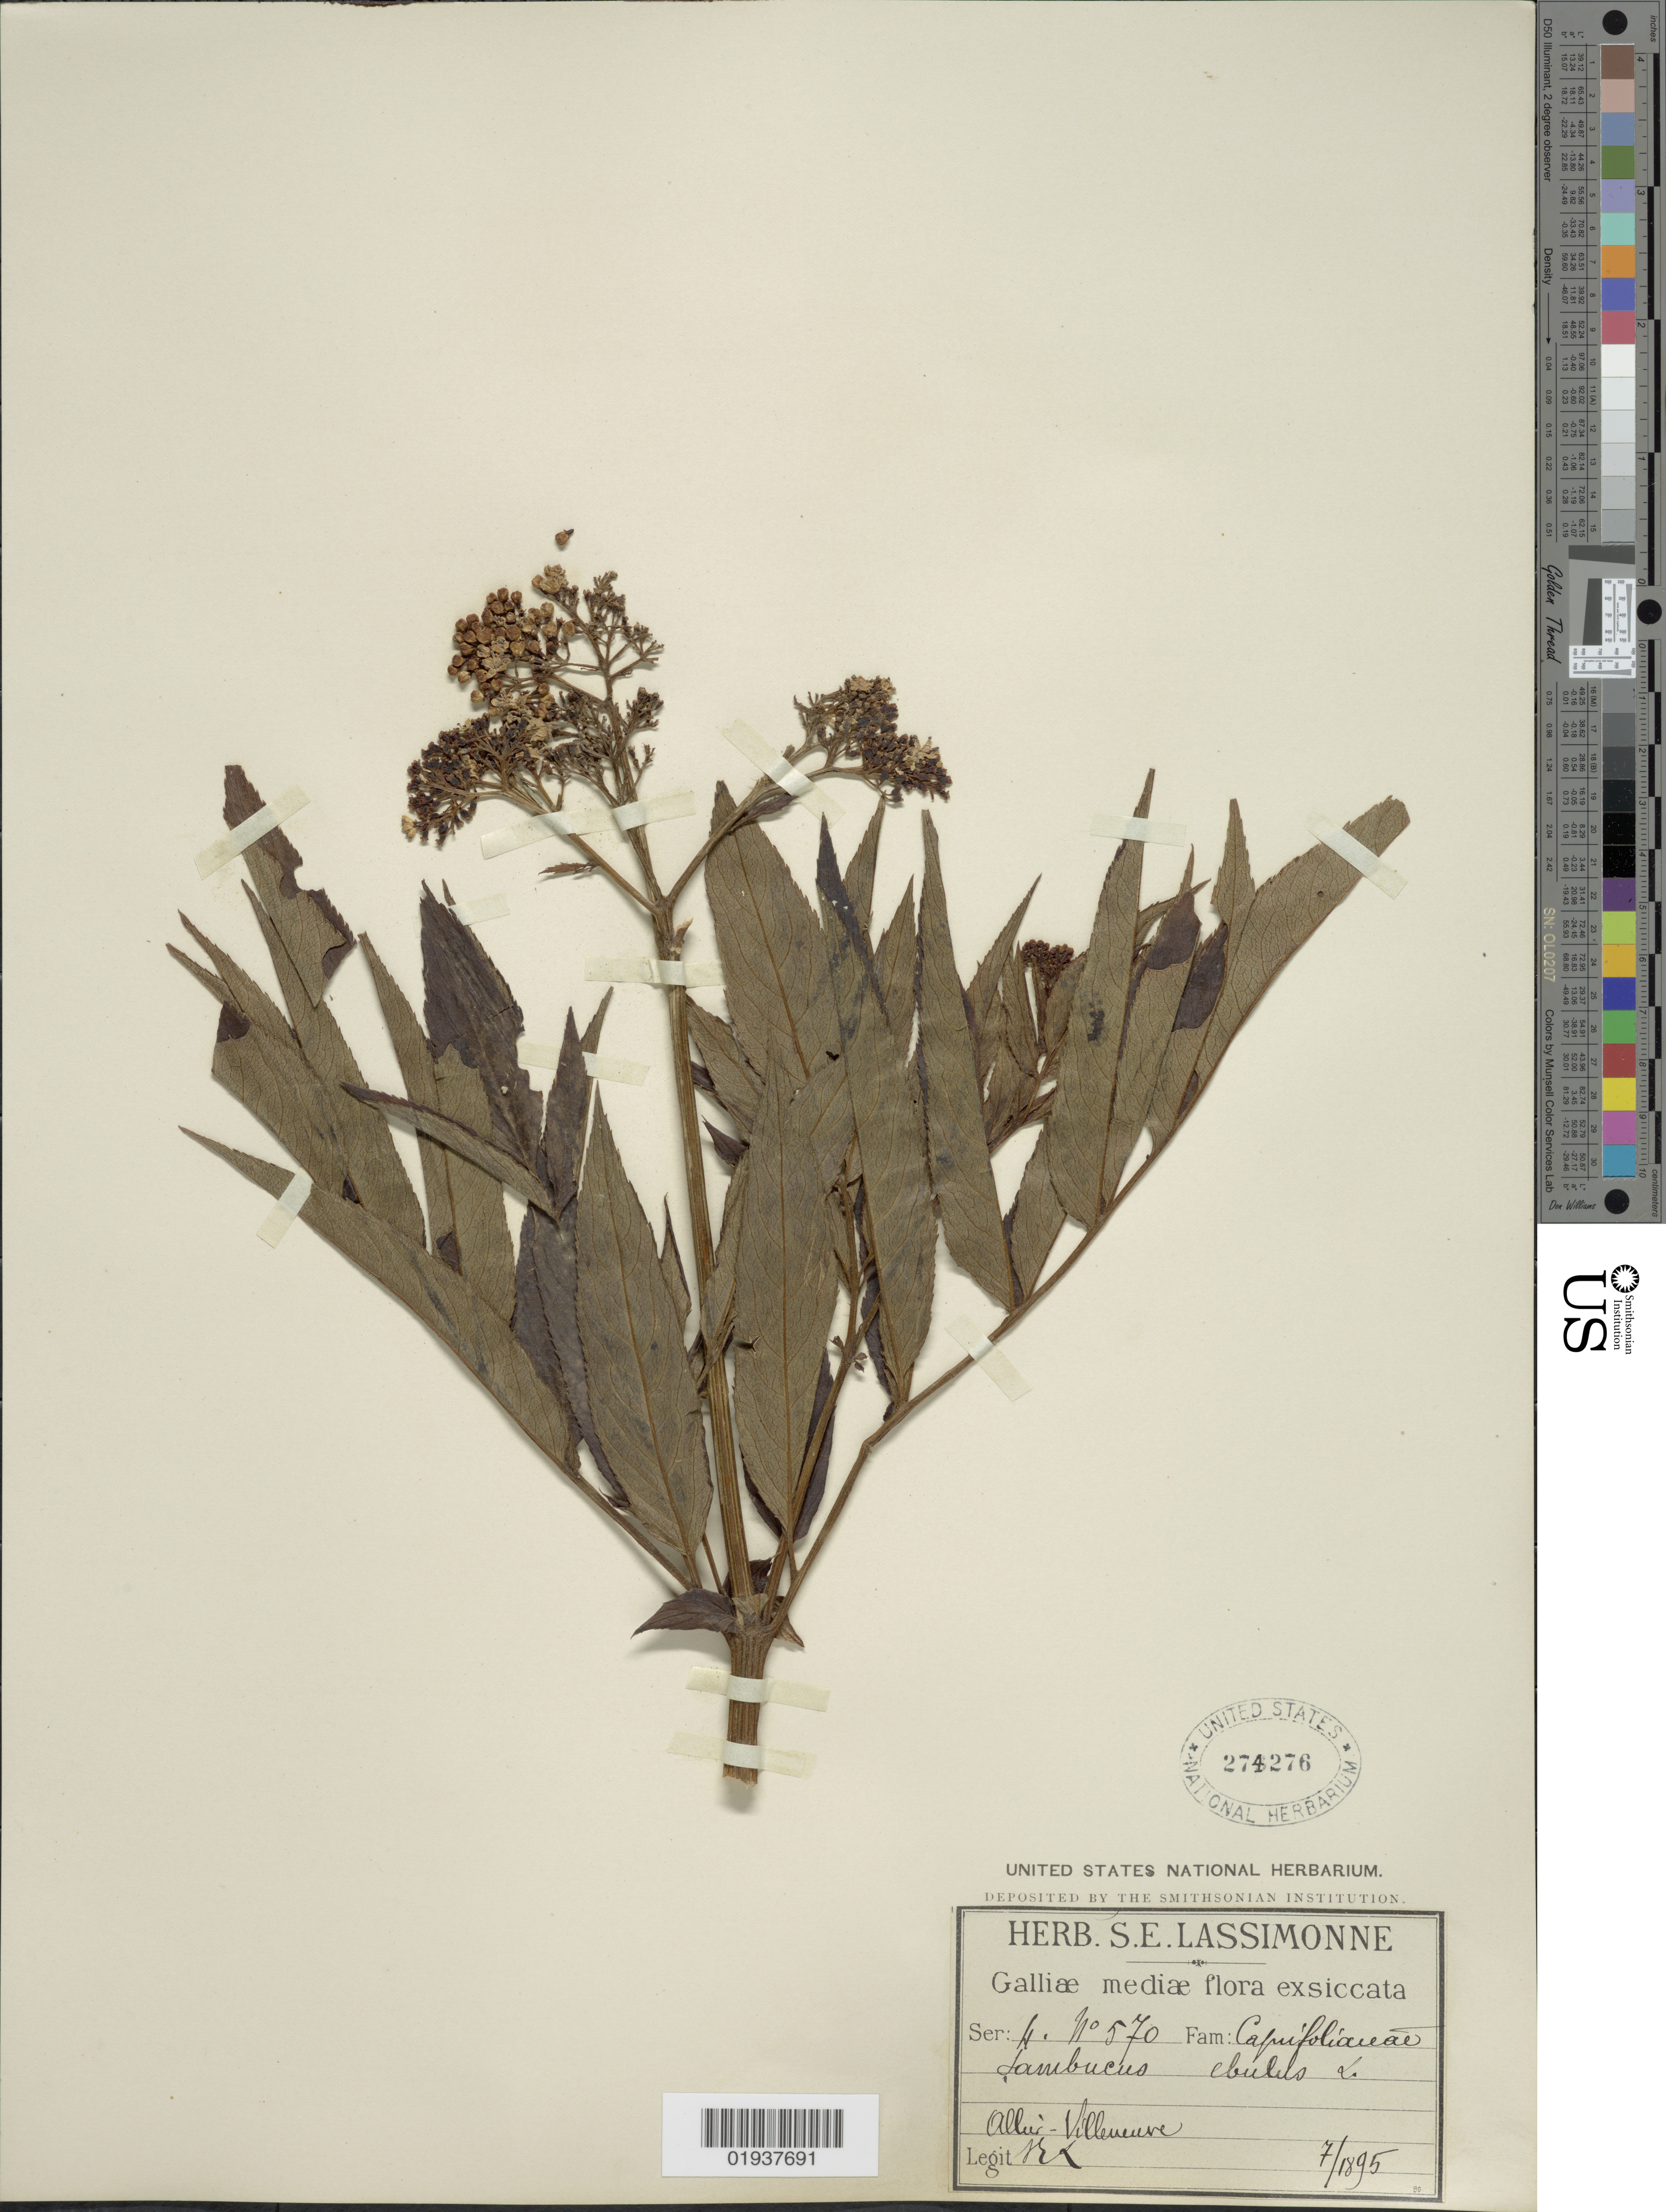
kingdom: Plantae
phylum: Tracheophyta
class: Magnoliopsida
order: Dipsacales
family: Viburnaceae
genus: Sambucus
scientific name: Sambucus ebulus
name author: L.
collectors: S. Lassimonne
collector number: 570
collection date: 1895-07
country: France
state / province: Auvergne-Rhône-Alpes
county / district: Allier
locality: Galliæ [France]. Allier - Villeneuve.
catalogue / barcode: US 274276